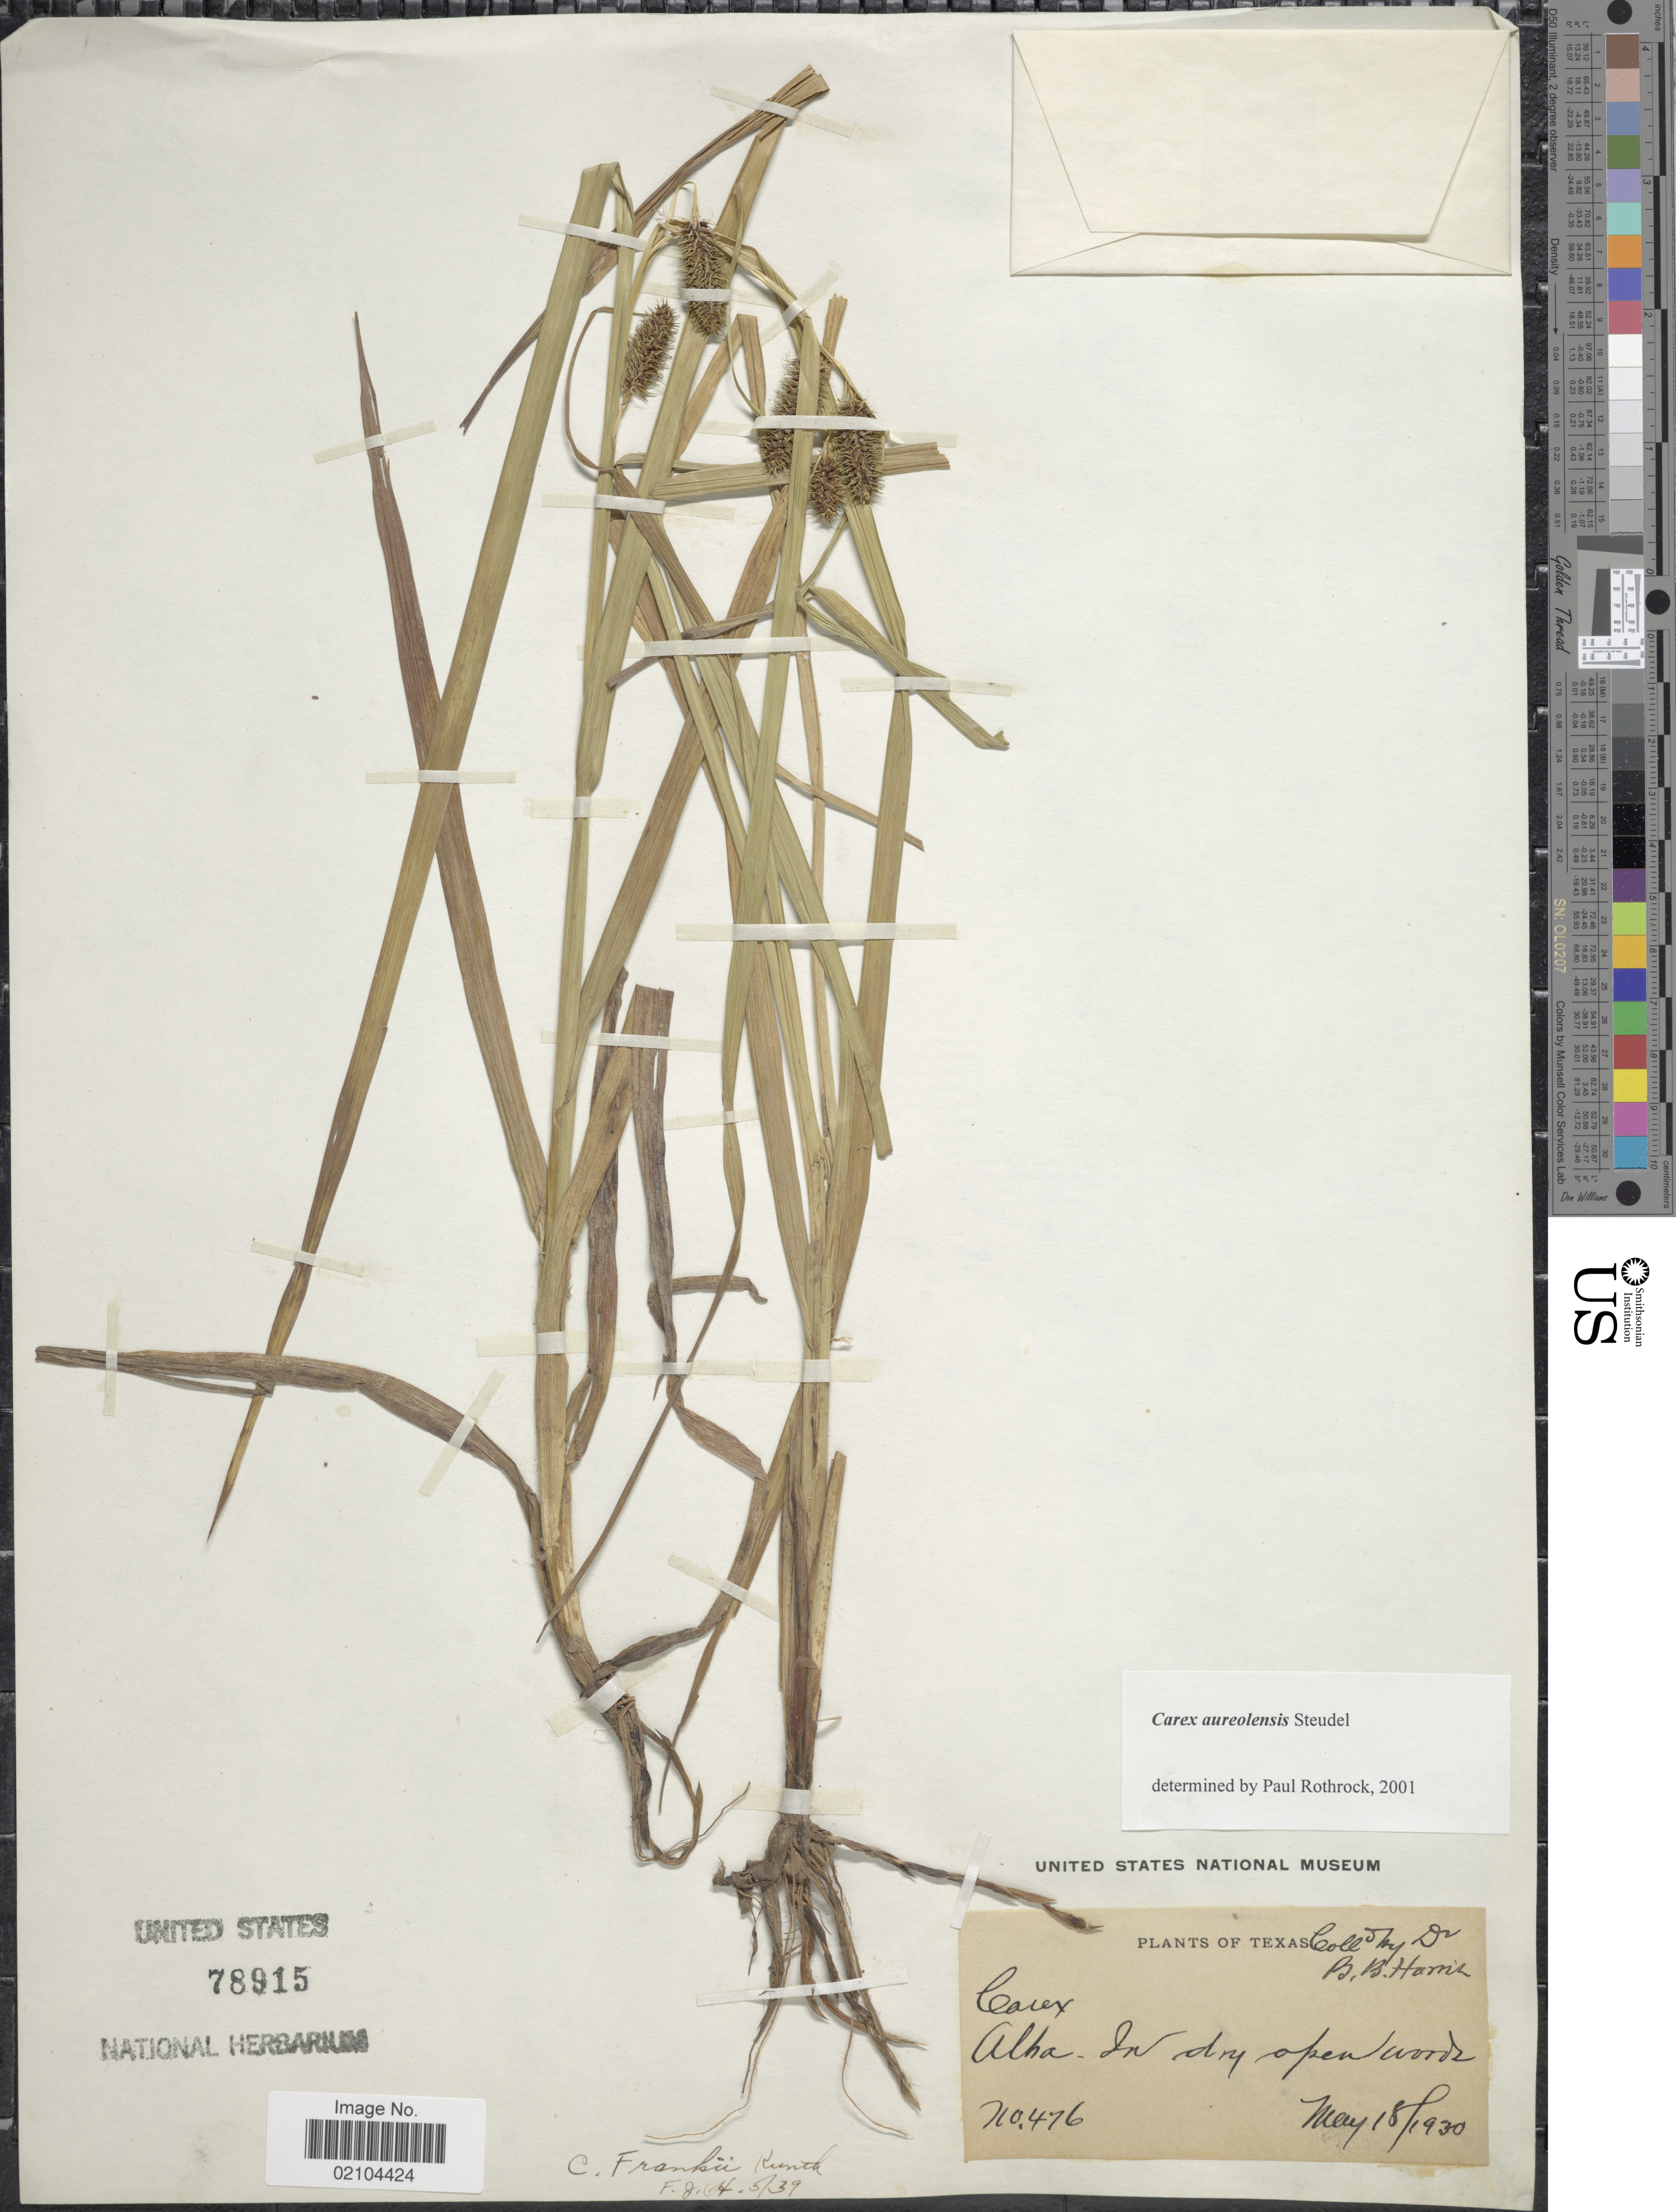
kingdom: Plantae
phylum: Tracheophyta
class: Liliopsida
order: Poales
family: Cyperaceae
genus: Carex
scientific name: Carex aureolensis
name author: Steud.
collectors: B. B. Harris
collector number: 476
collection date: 1930-05-18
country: United States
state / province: Texas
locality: Alha, in dry open woods.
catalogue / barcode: US 78915